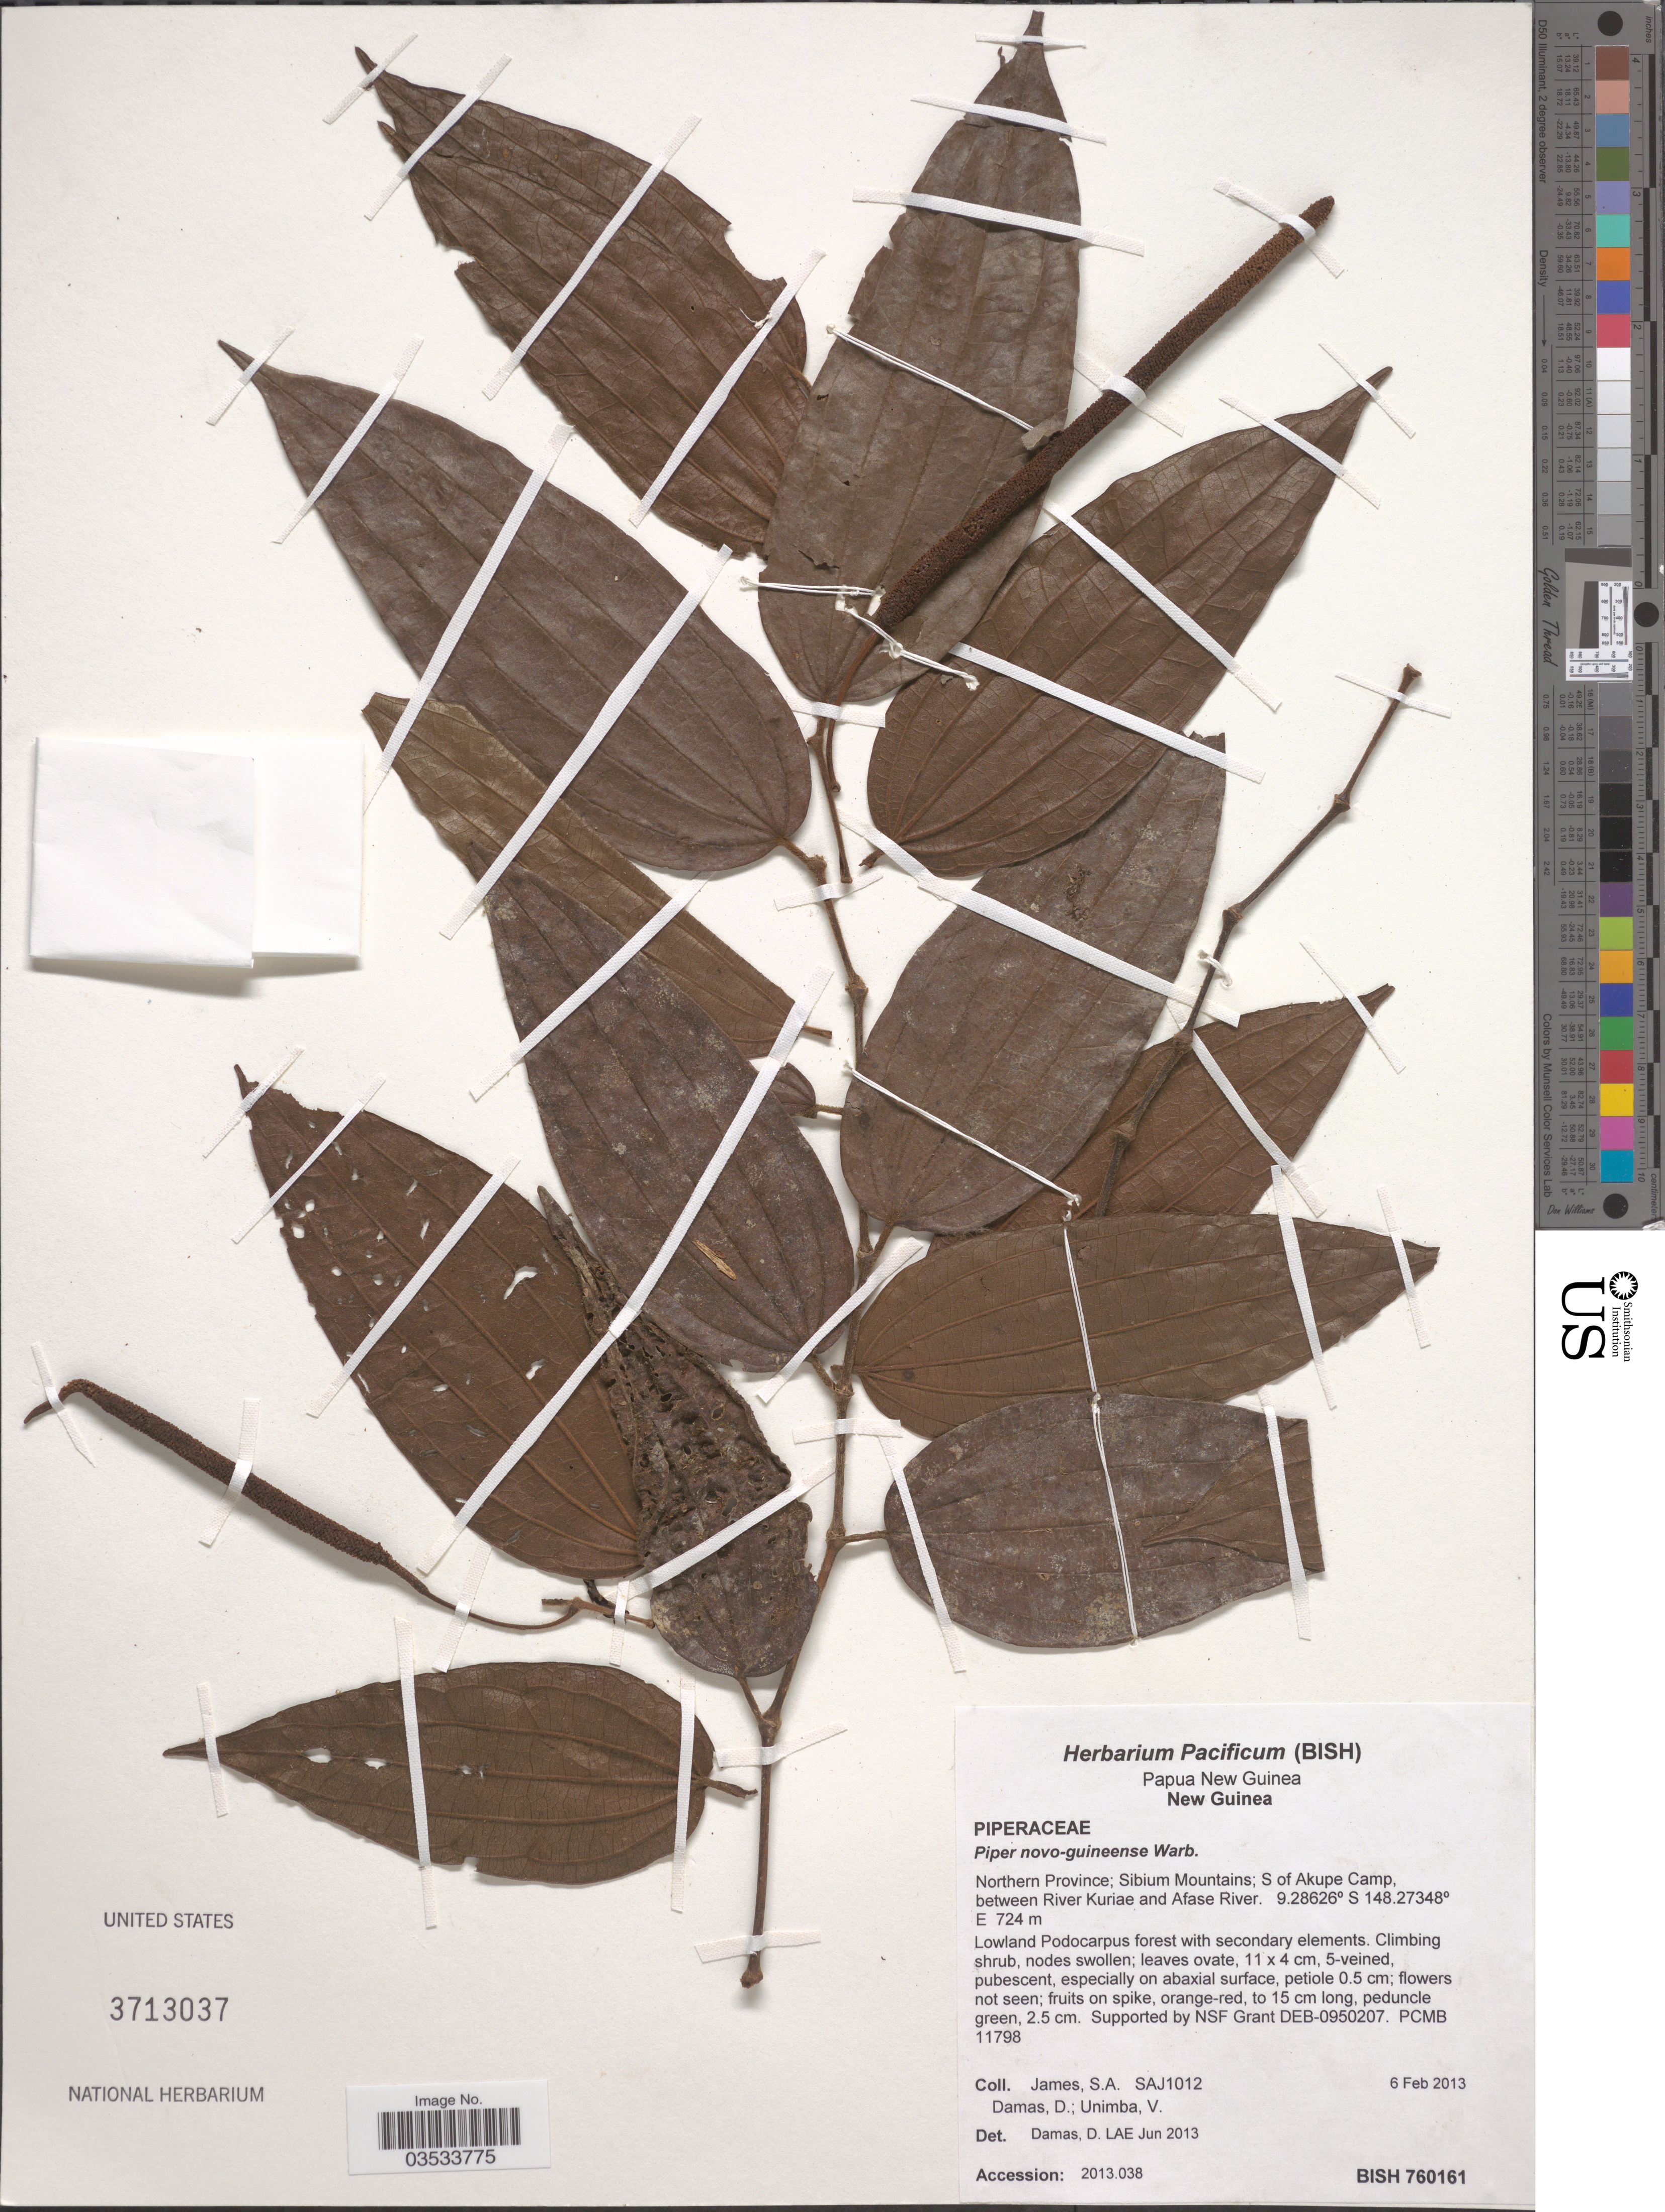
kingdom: Plantae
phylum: Tracheophyta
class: Magnoliopsida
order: Piperales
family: Piperaceae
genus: Piper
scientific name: Piper novoguineense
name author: Warb.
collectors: S. James, D. Damas & V. Unimba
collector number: SAJ1012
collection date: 2013-02-06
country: Papua New Guinea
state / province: Northern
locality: New Guinea. Sibium Mountains; S of Akupe Camp, between River Kuriae and Afase River.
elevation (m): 724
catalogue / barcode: US 3713037